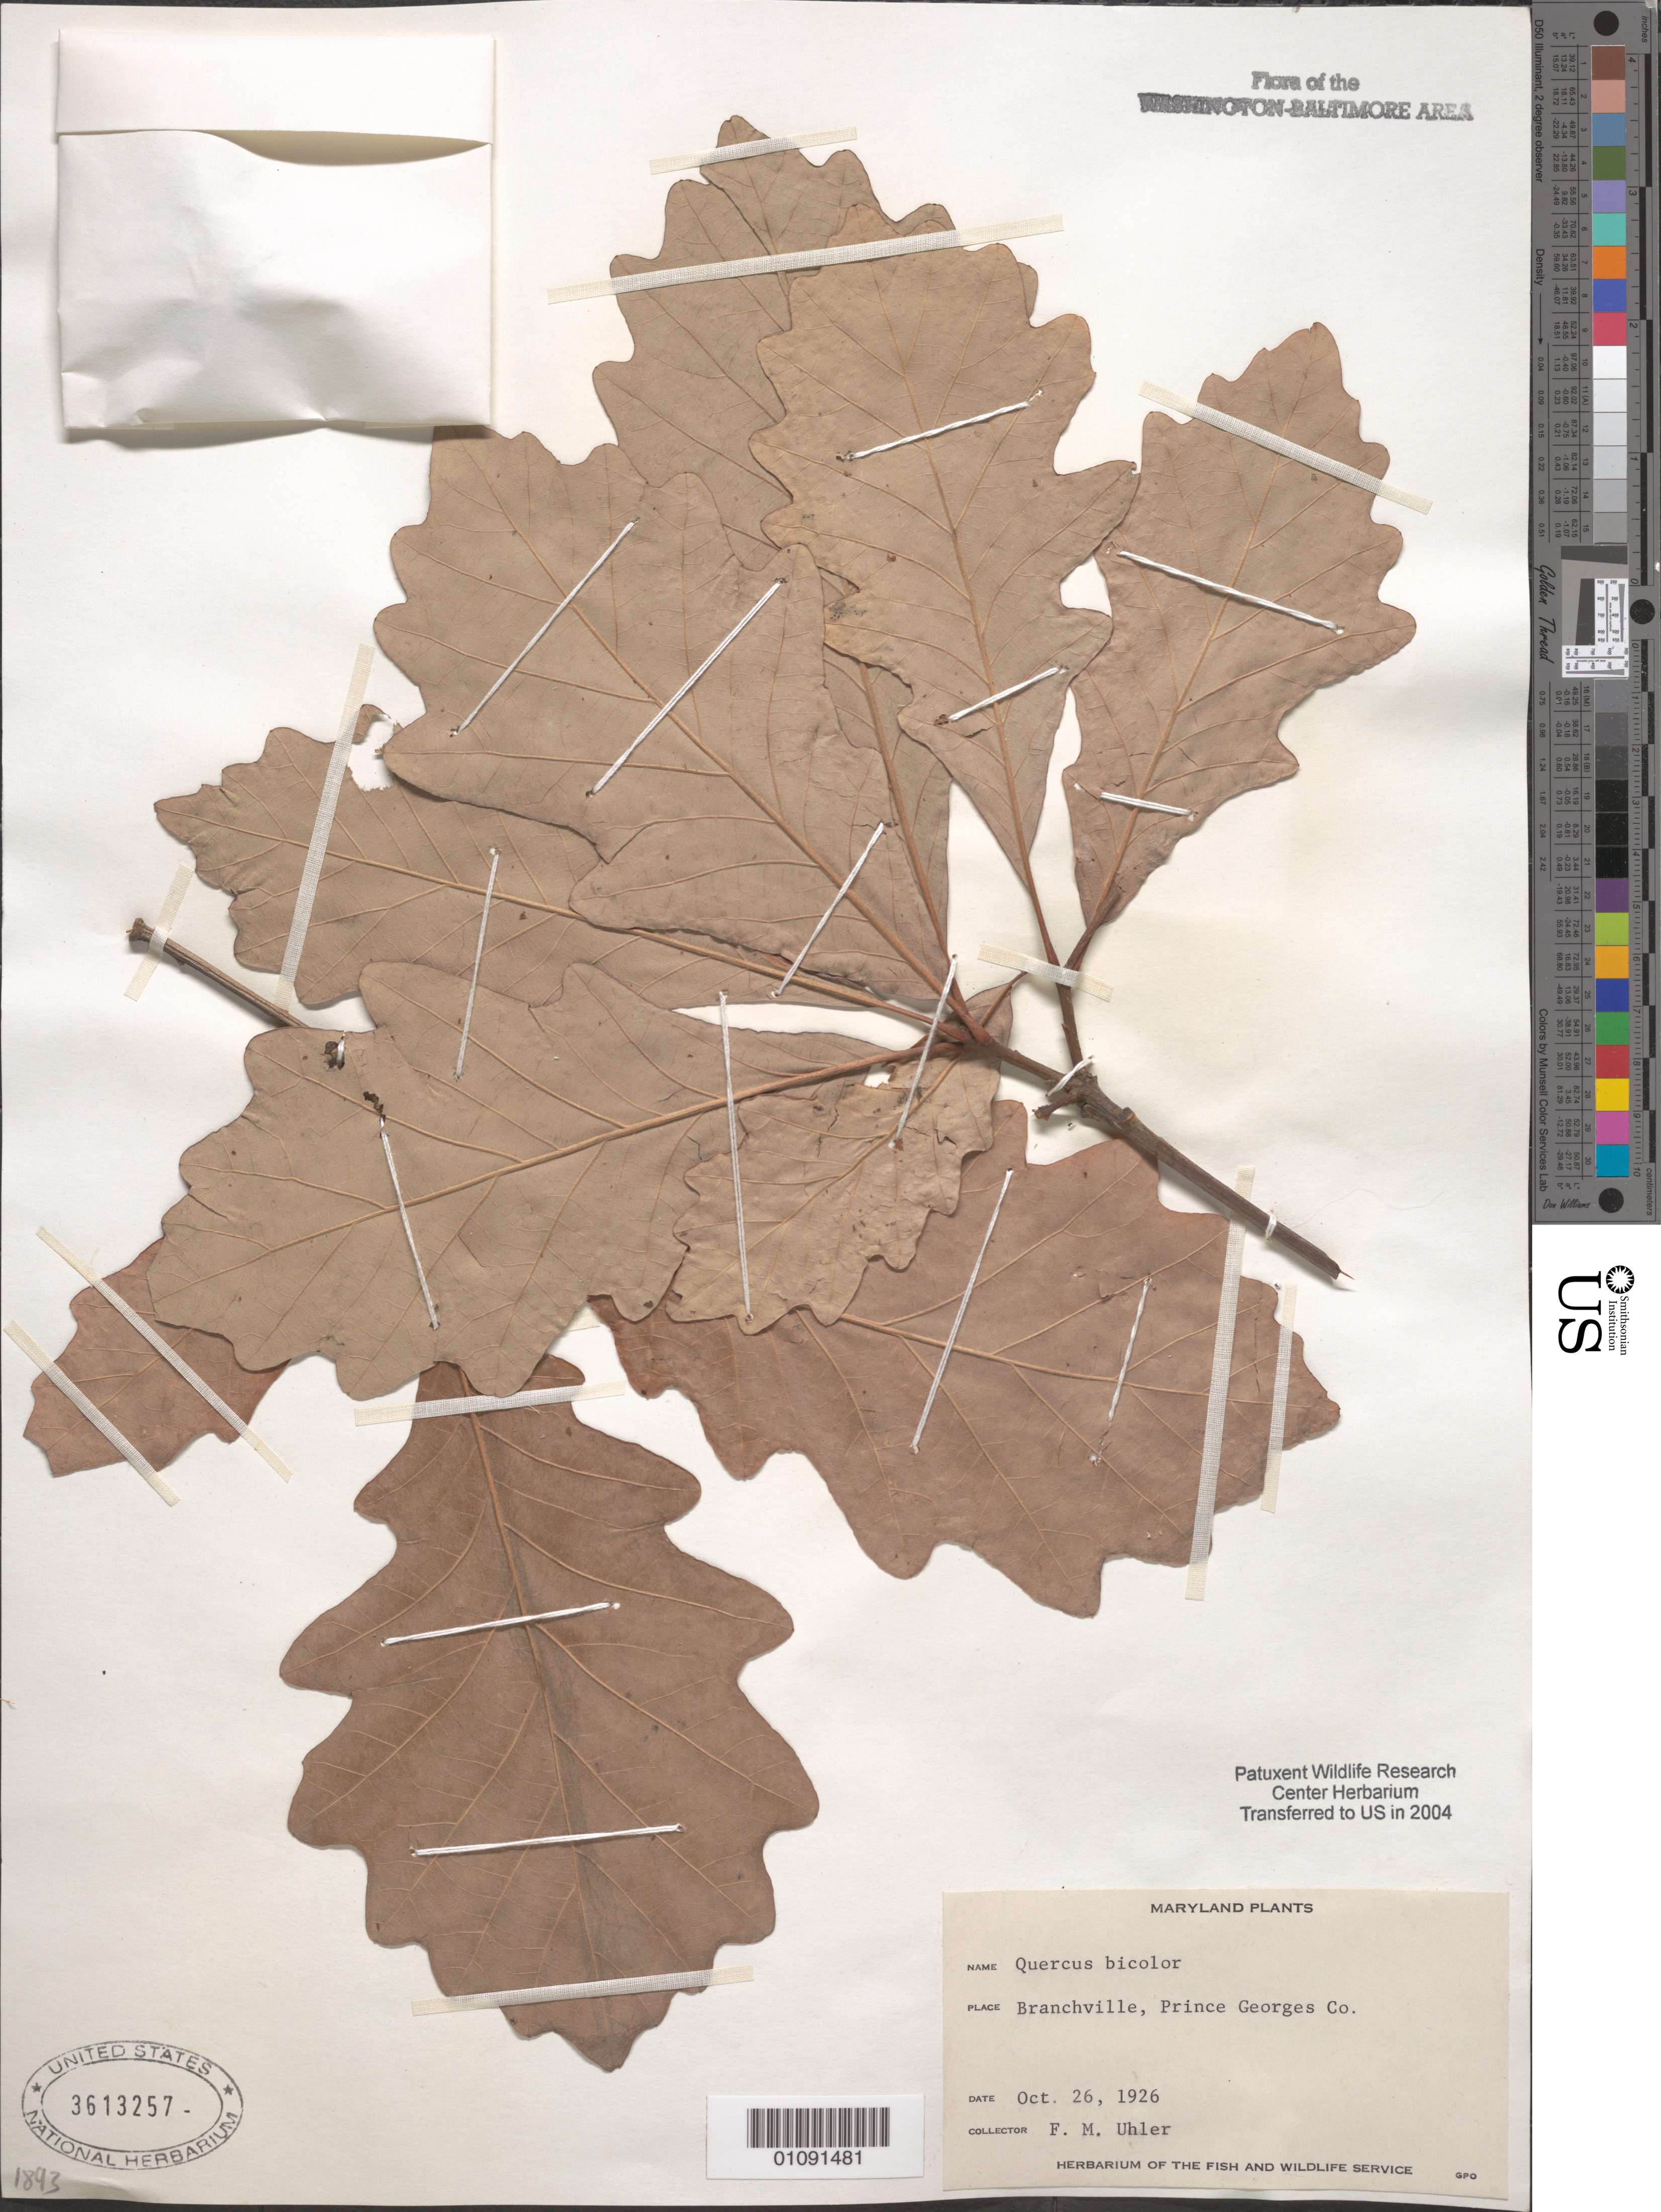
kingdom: Plantae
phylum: Tracheophyta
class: Magnoliopsida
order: Fagales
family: Fagaceae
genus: Quercus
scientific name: Quercus bicolor x Q. marilandica (L.) Münchh.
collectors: F. M. Uhler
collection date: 1926-10-26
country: United States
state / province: Maryland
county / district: Prince George's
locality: Branchville.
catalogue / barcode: US 3613257